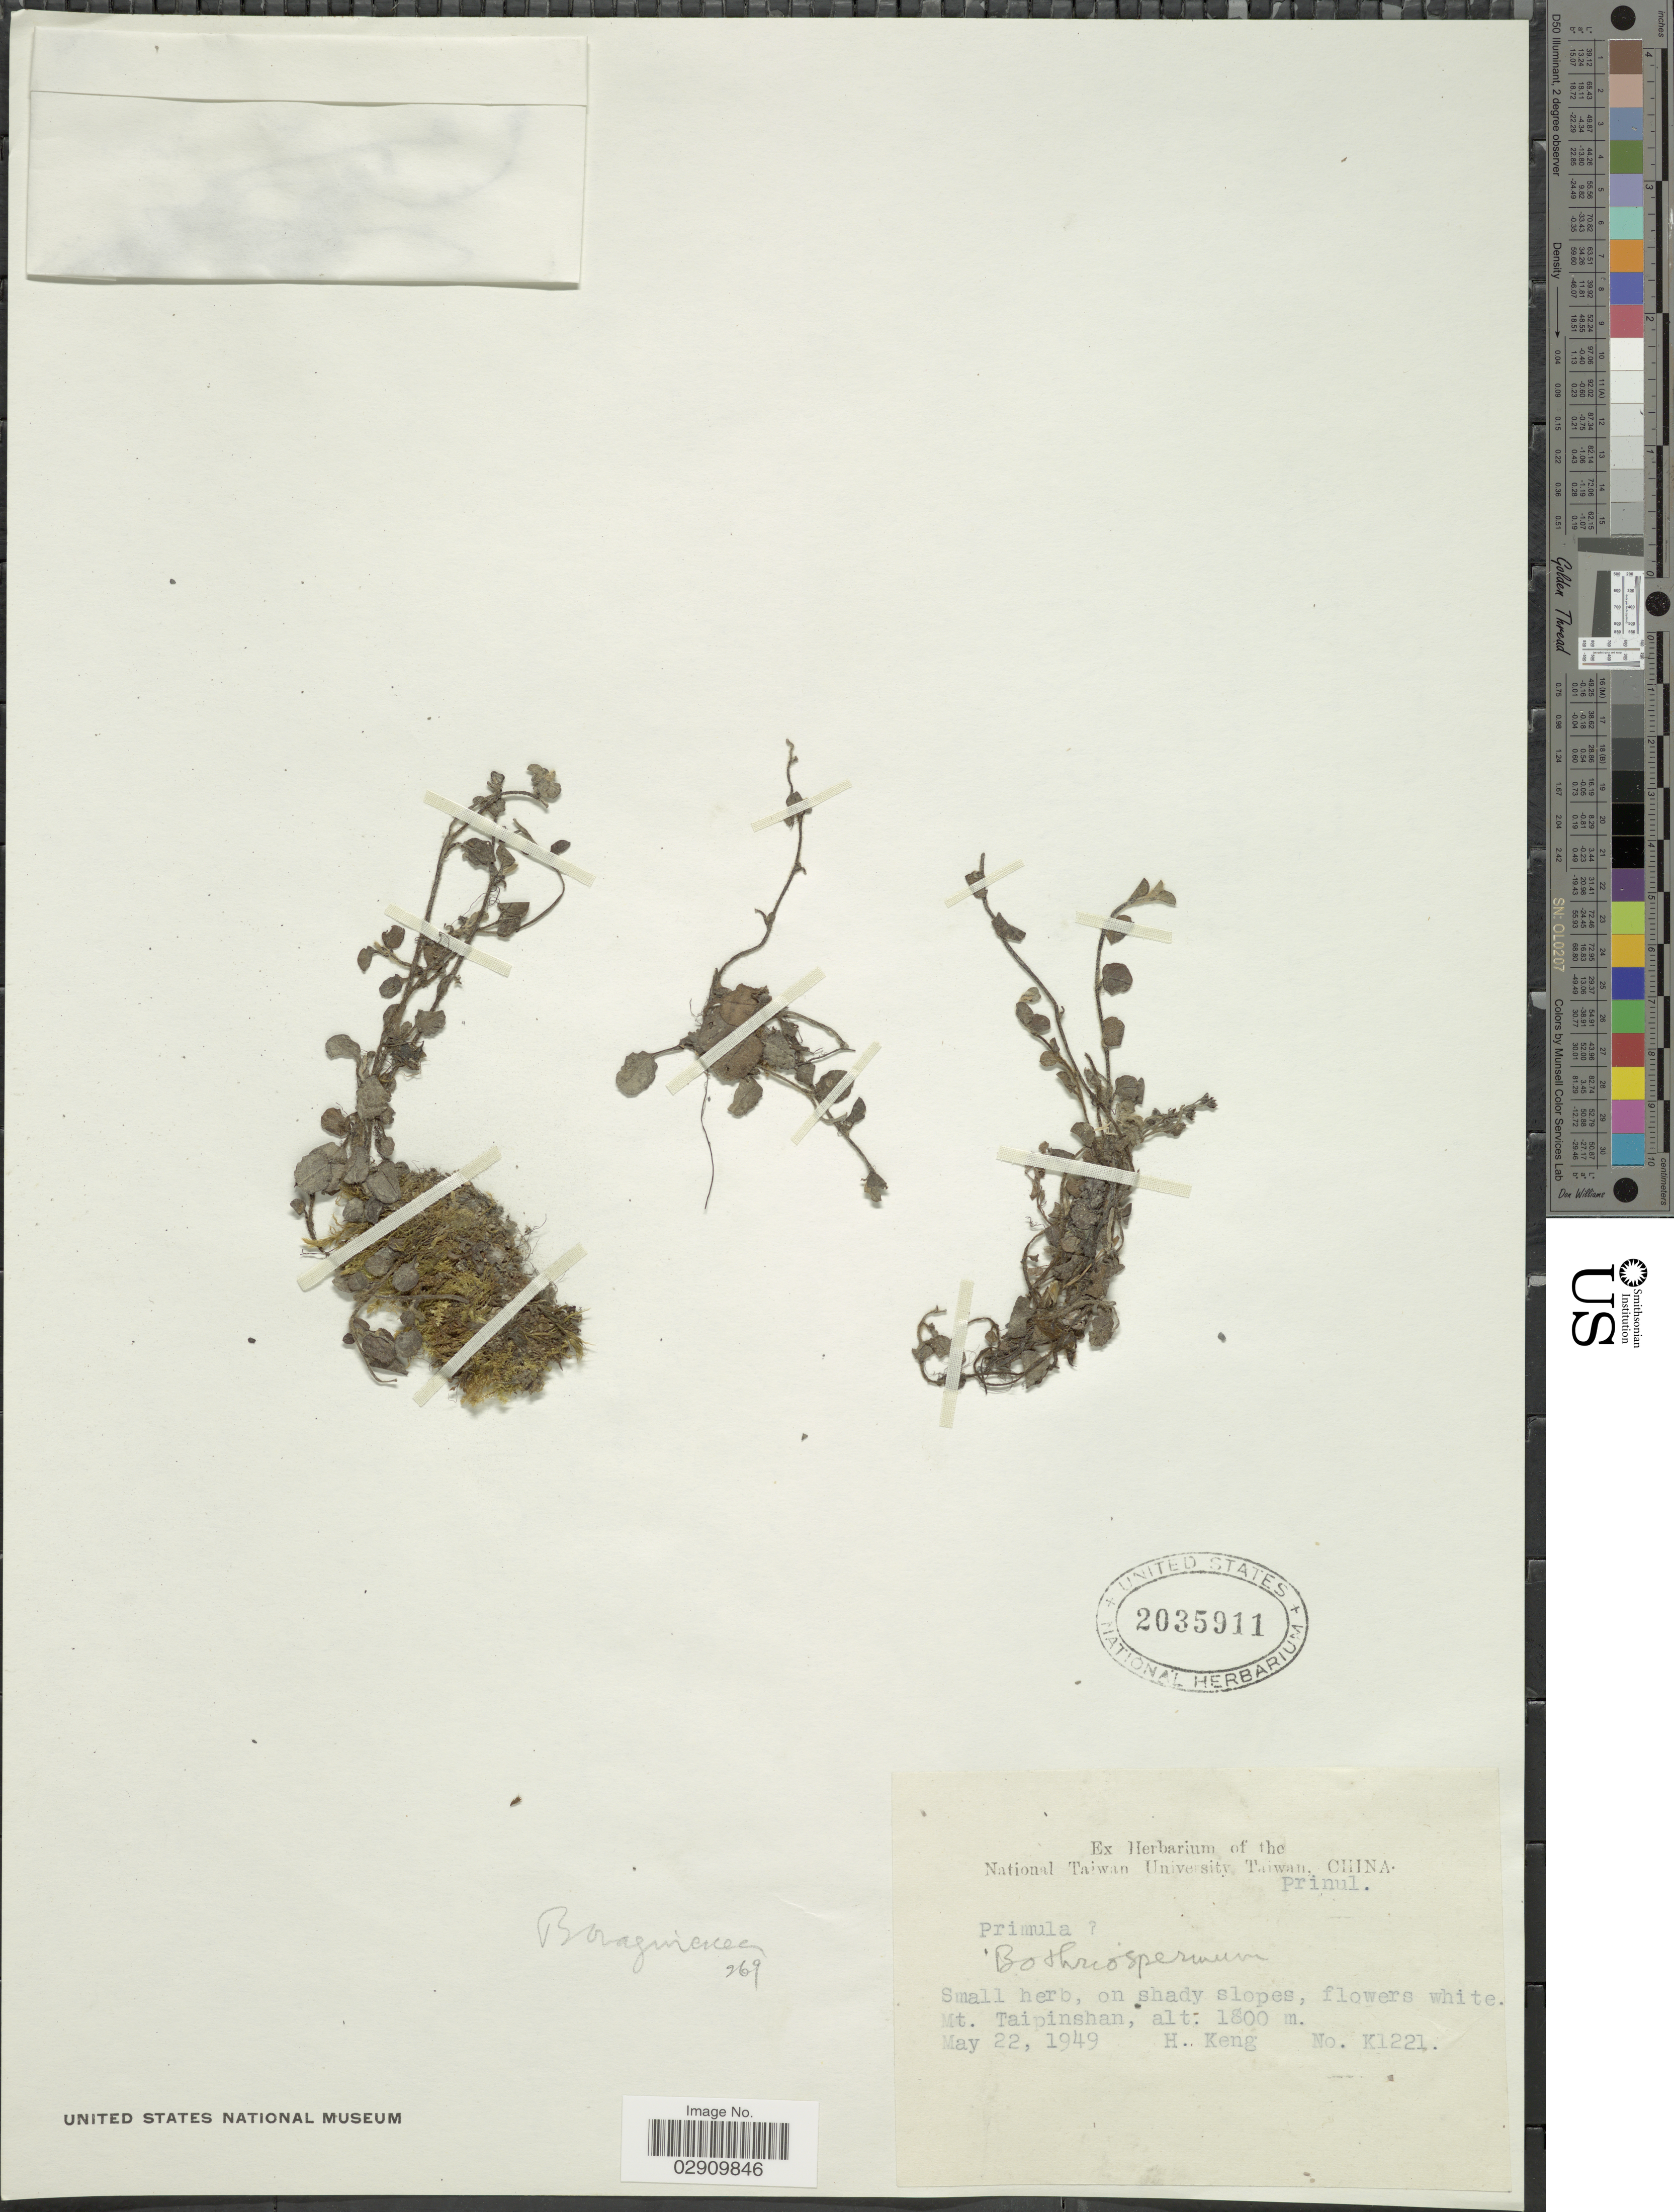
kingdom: Plantae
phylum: Tracheophyta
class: Magnoliopsida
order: Boraginales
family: Boraginaceae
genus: Bothriospermum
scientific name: Bothriospermum sp.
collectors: H. Keng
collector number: K1221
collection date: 1949-05-22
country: Taiwan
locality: Mt. Taipinshan.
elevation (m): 1800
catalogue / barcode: US 2035911